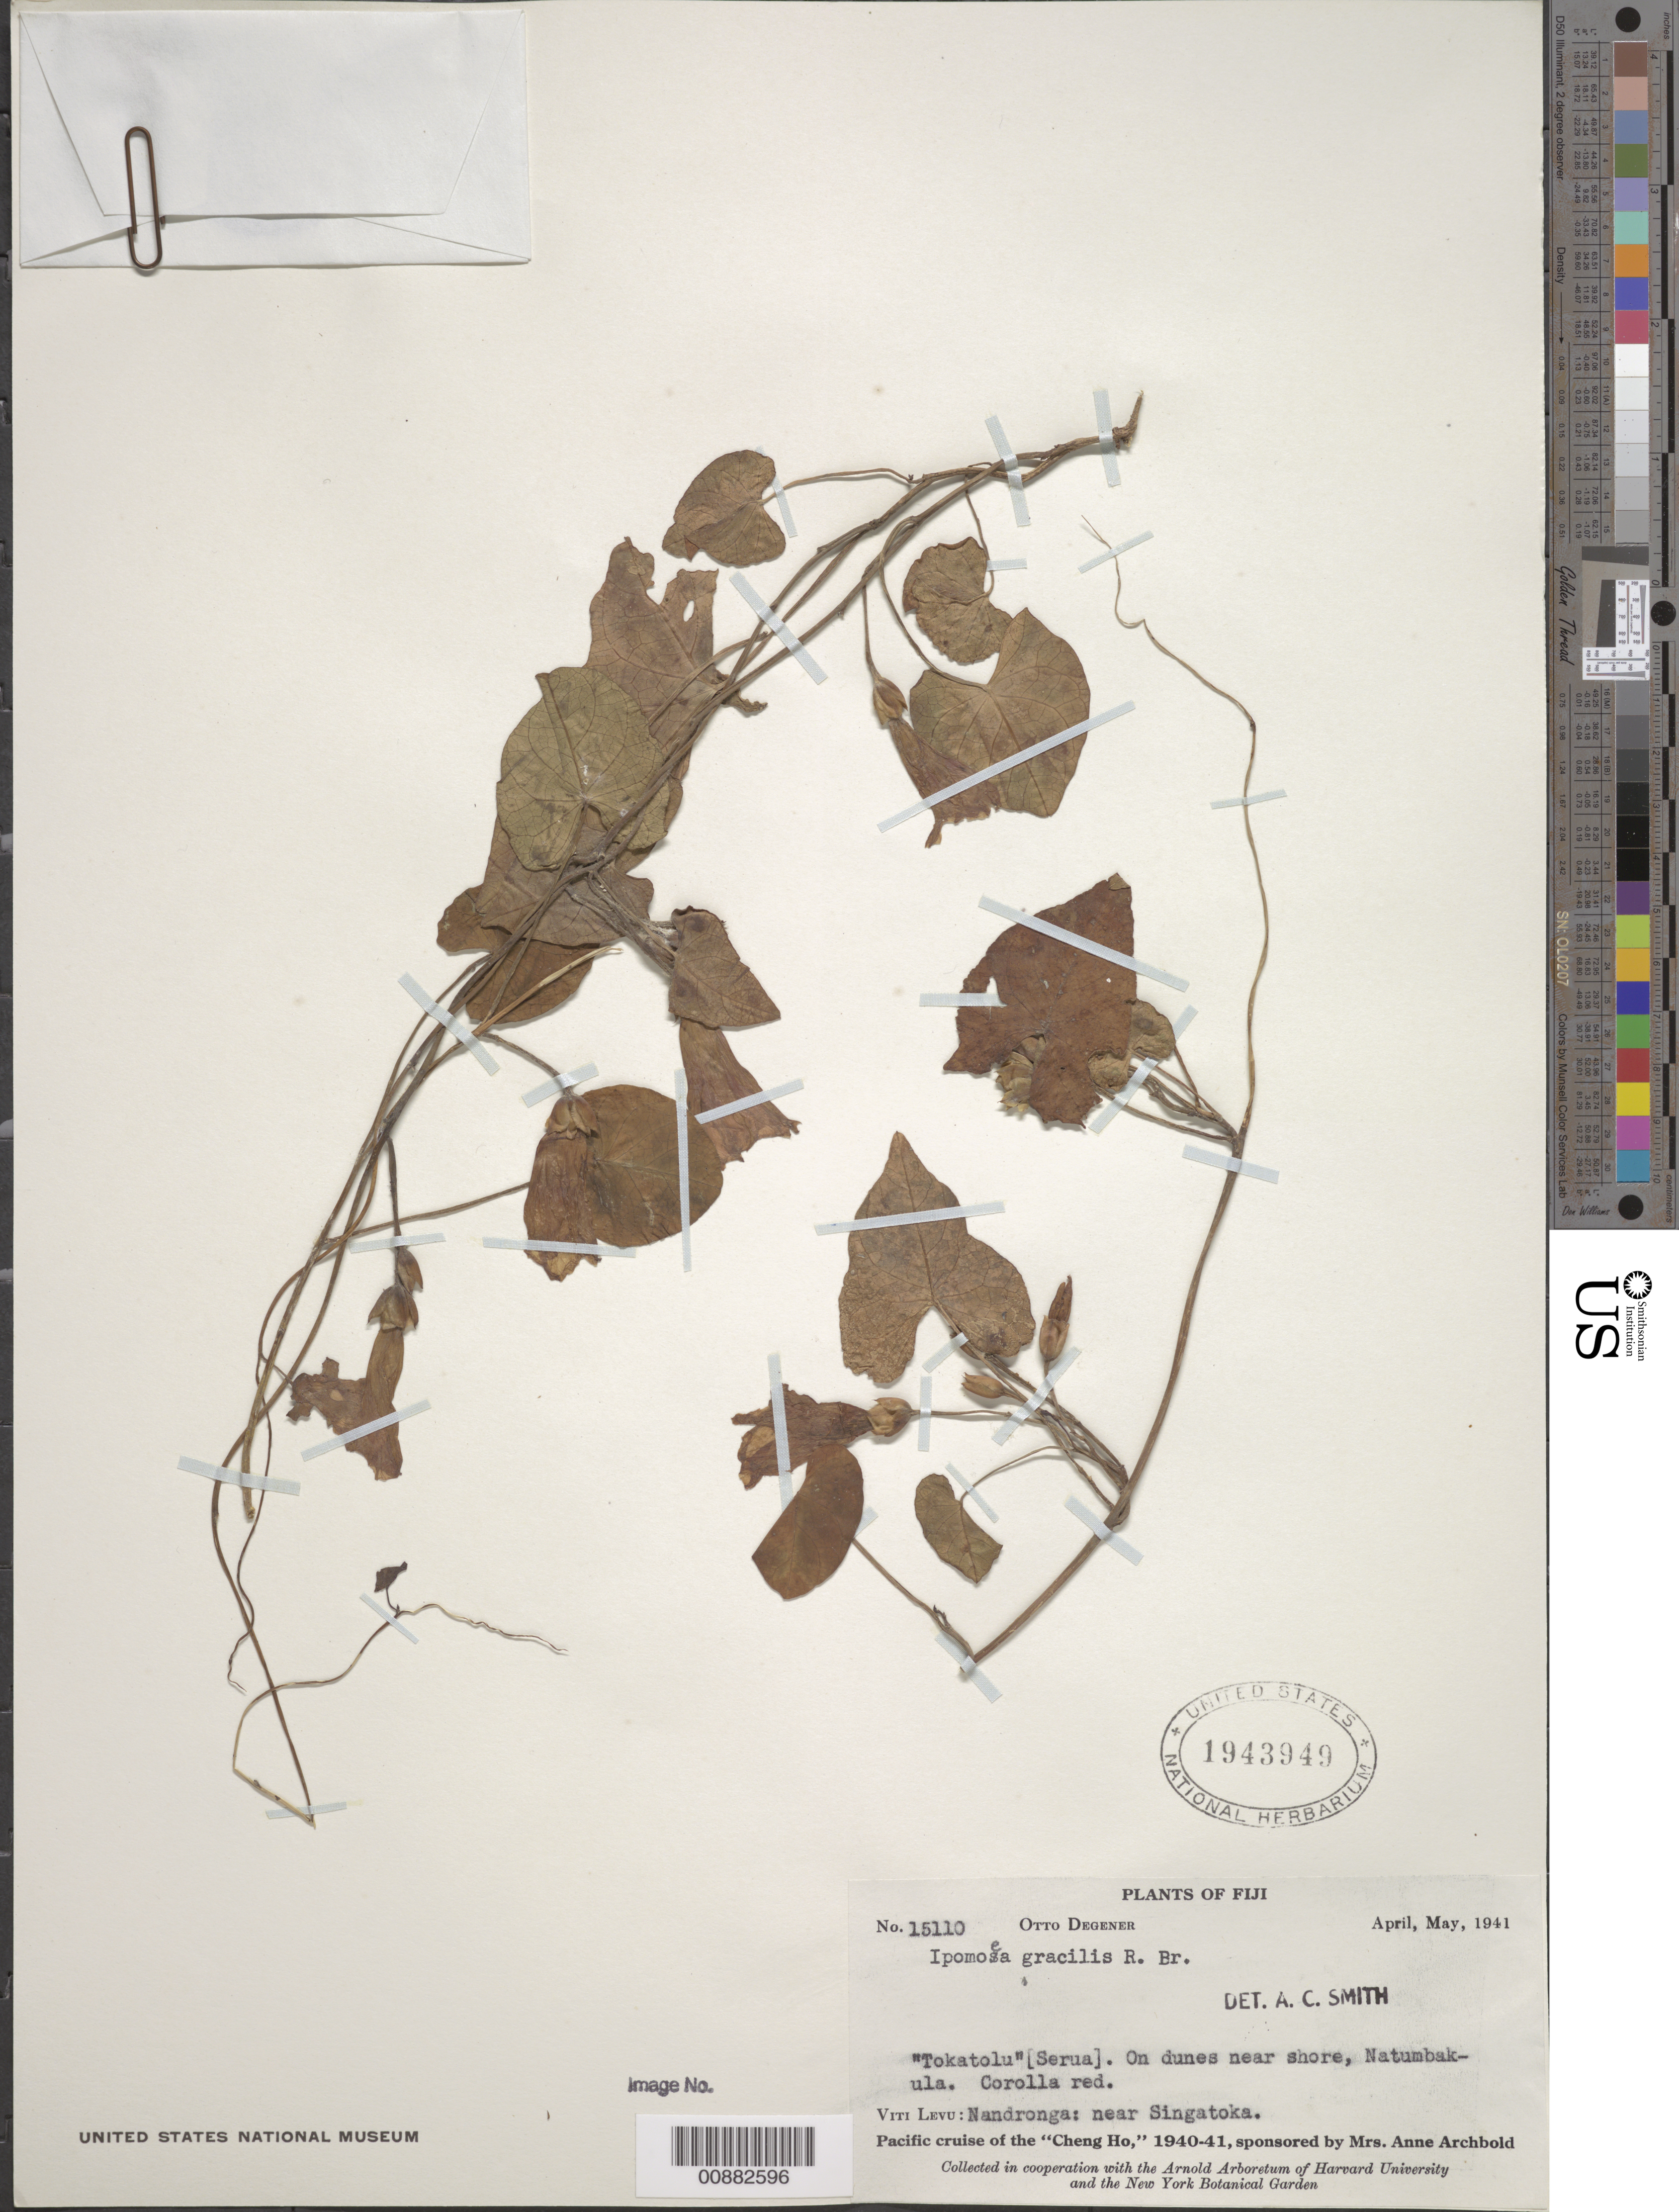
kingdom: Plantae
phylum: Tracheophyta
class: Magnoliopsida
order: Solanales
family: Convolvulaceae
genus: Ipomoea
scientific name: Ipomoea gracilis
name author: R. Br.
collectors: O. Degener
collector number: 15110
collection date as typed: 31 Mar 1941 to 01 Apr 1941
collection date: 1941-03-31/1941-04-01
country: Fiji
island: Viti Levu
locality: Nandronga: near Singatoka. On dunes near shore, Natumbakula.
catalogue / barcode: US 1943949